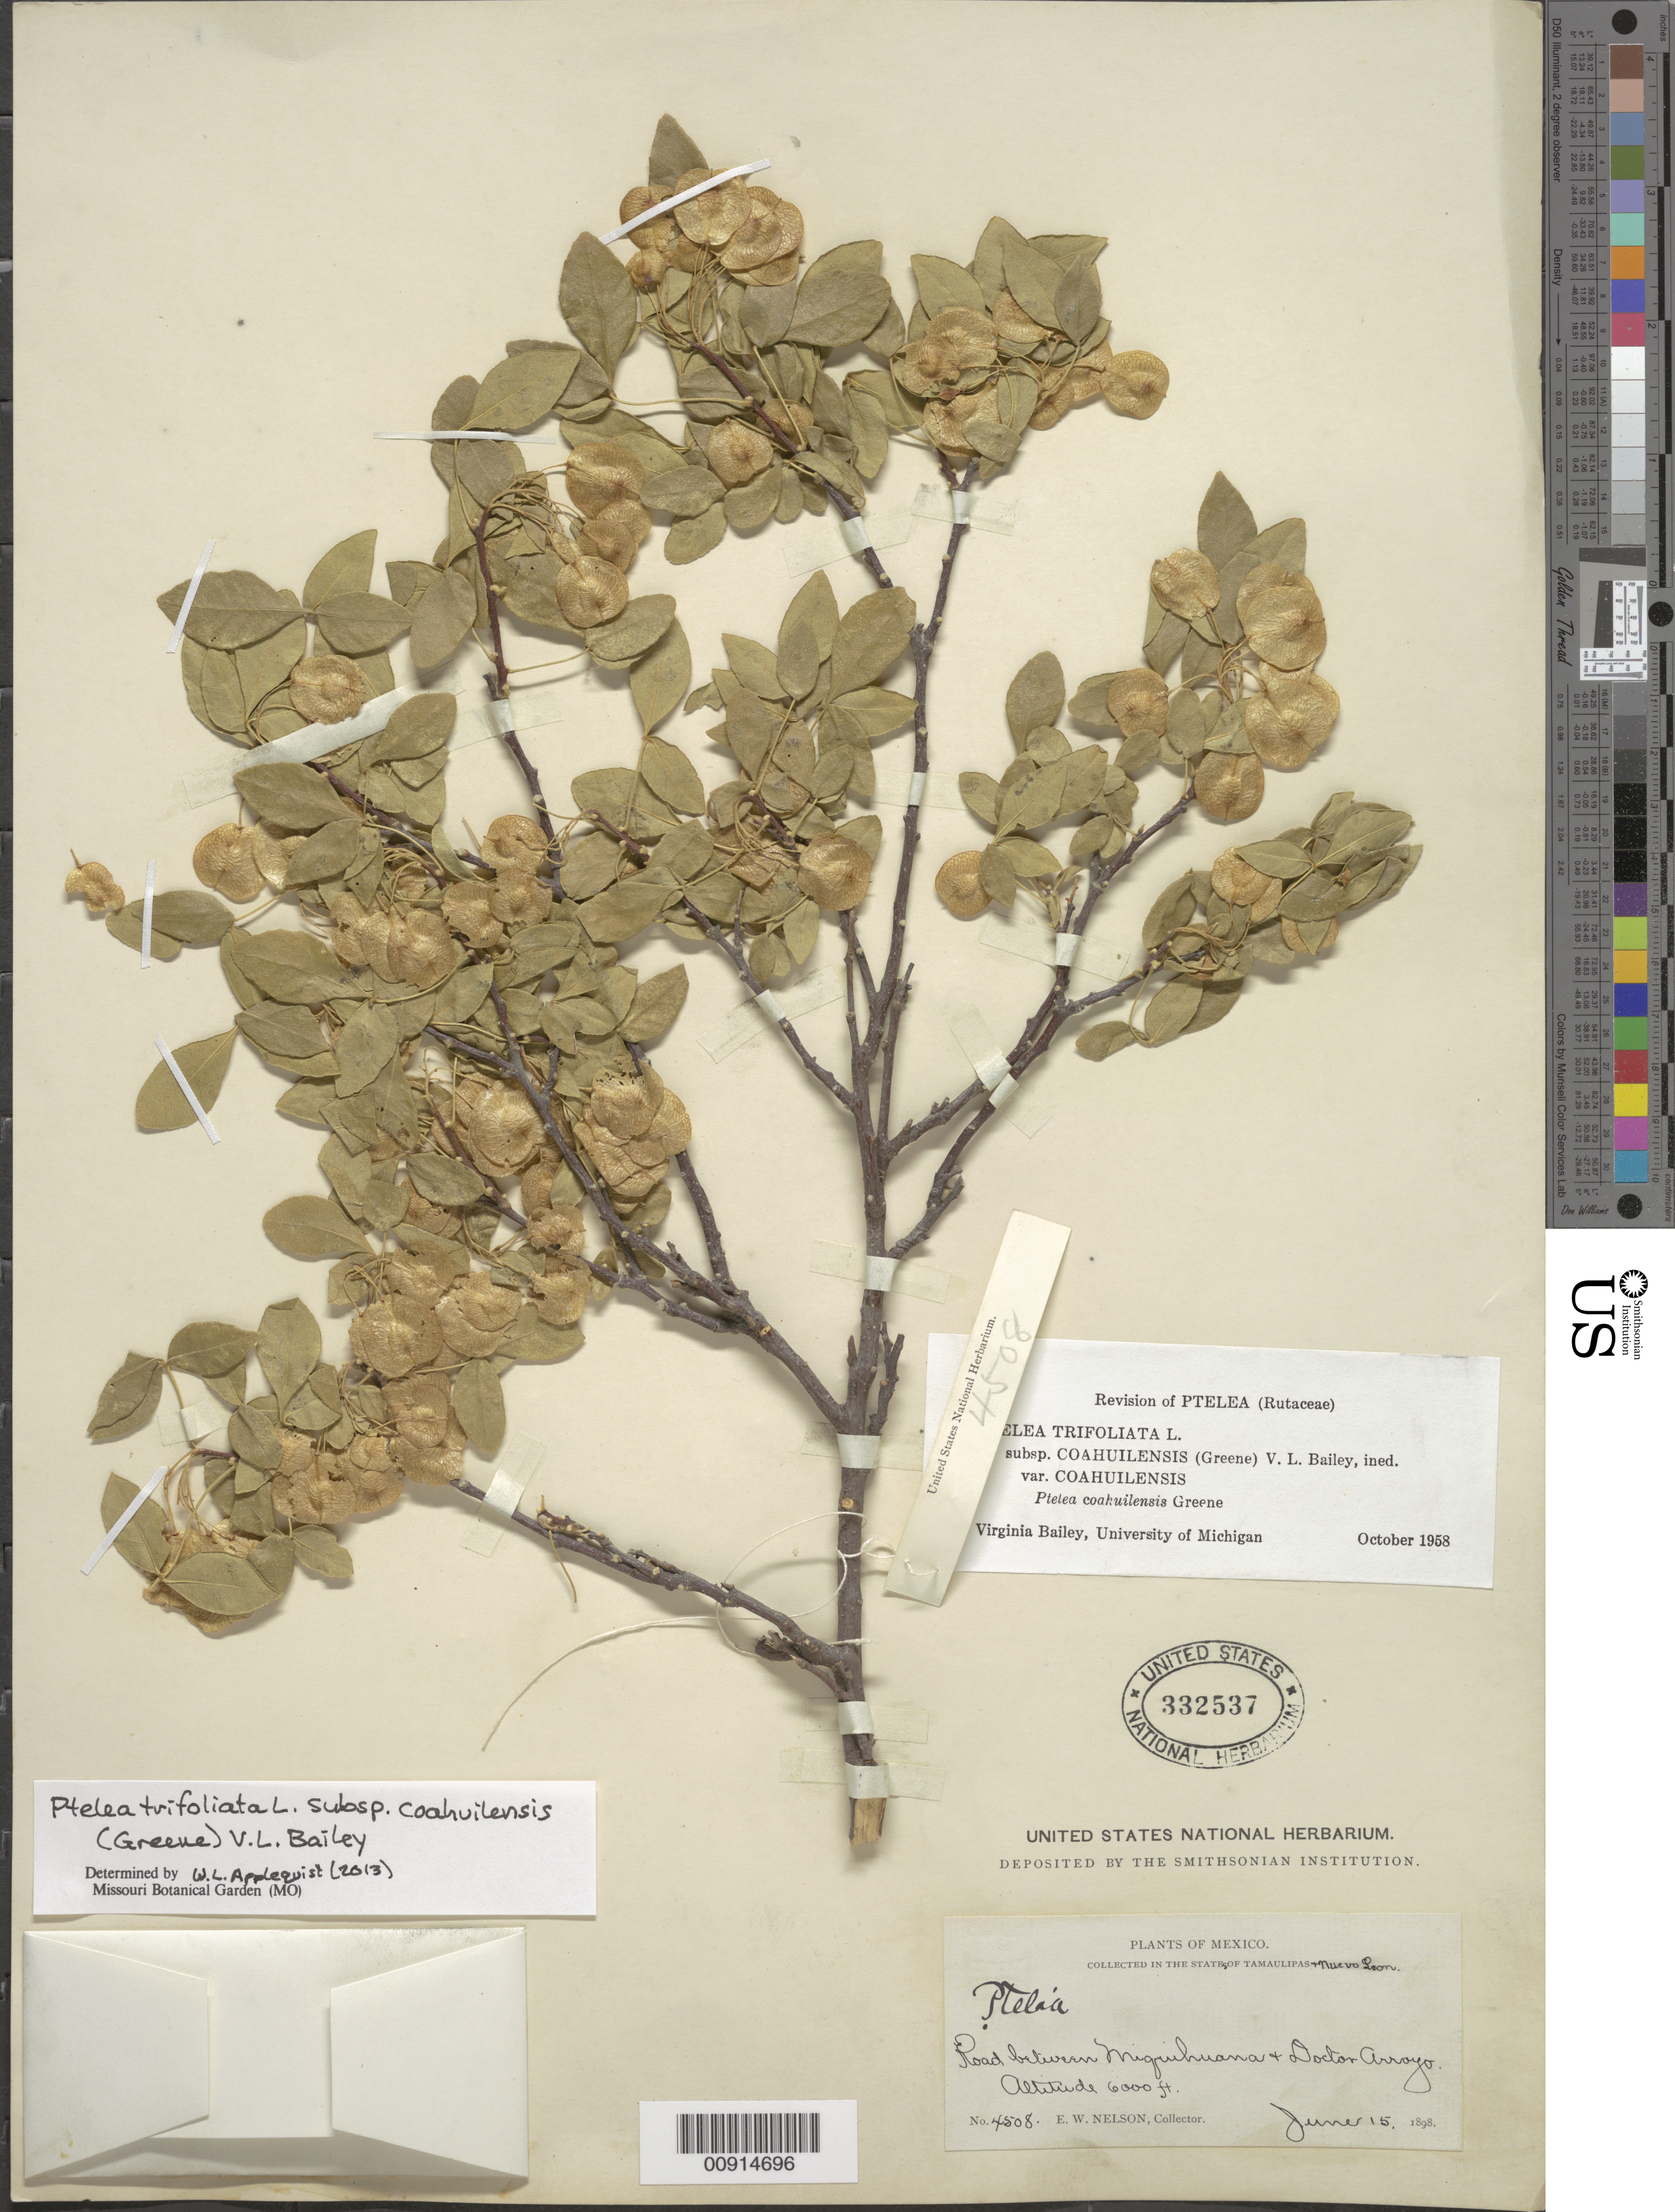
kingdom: Plantae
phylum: Tracheophyta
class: Magnoliopsida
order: Sapindales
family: Rutaceae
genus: Ptelea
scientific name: Ptelea trifoliata subsp. coahuilensis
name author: (Greene) V. L. Bailey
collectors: E. W. Nelson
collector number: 4508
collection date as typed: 15 Jun 1898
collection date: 1898-06-15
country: Mexico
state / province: Nuevo León / Tamaulipas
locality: Road between Miquihuana & Doctor Arroyo. States of Tamaulipas & Nuevo León.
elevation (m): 1829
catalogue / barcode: US 332537